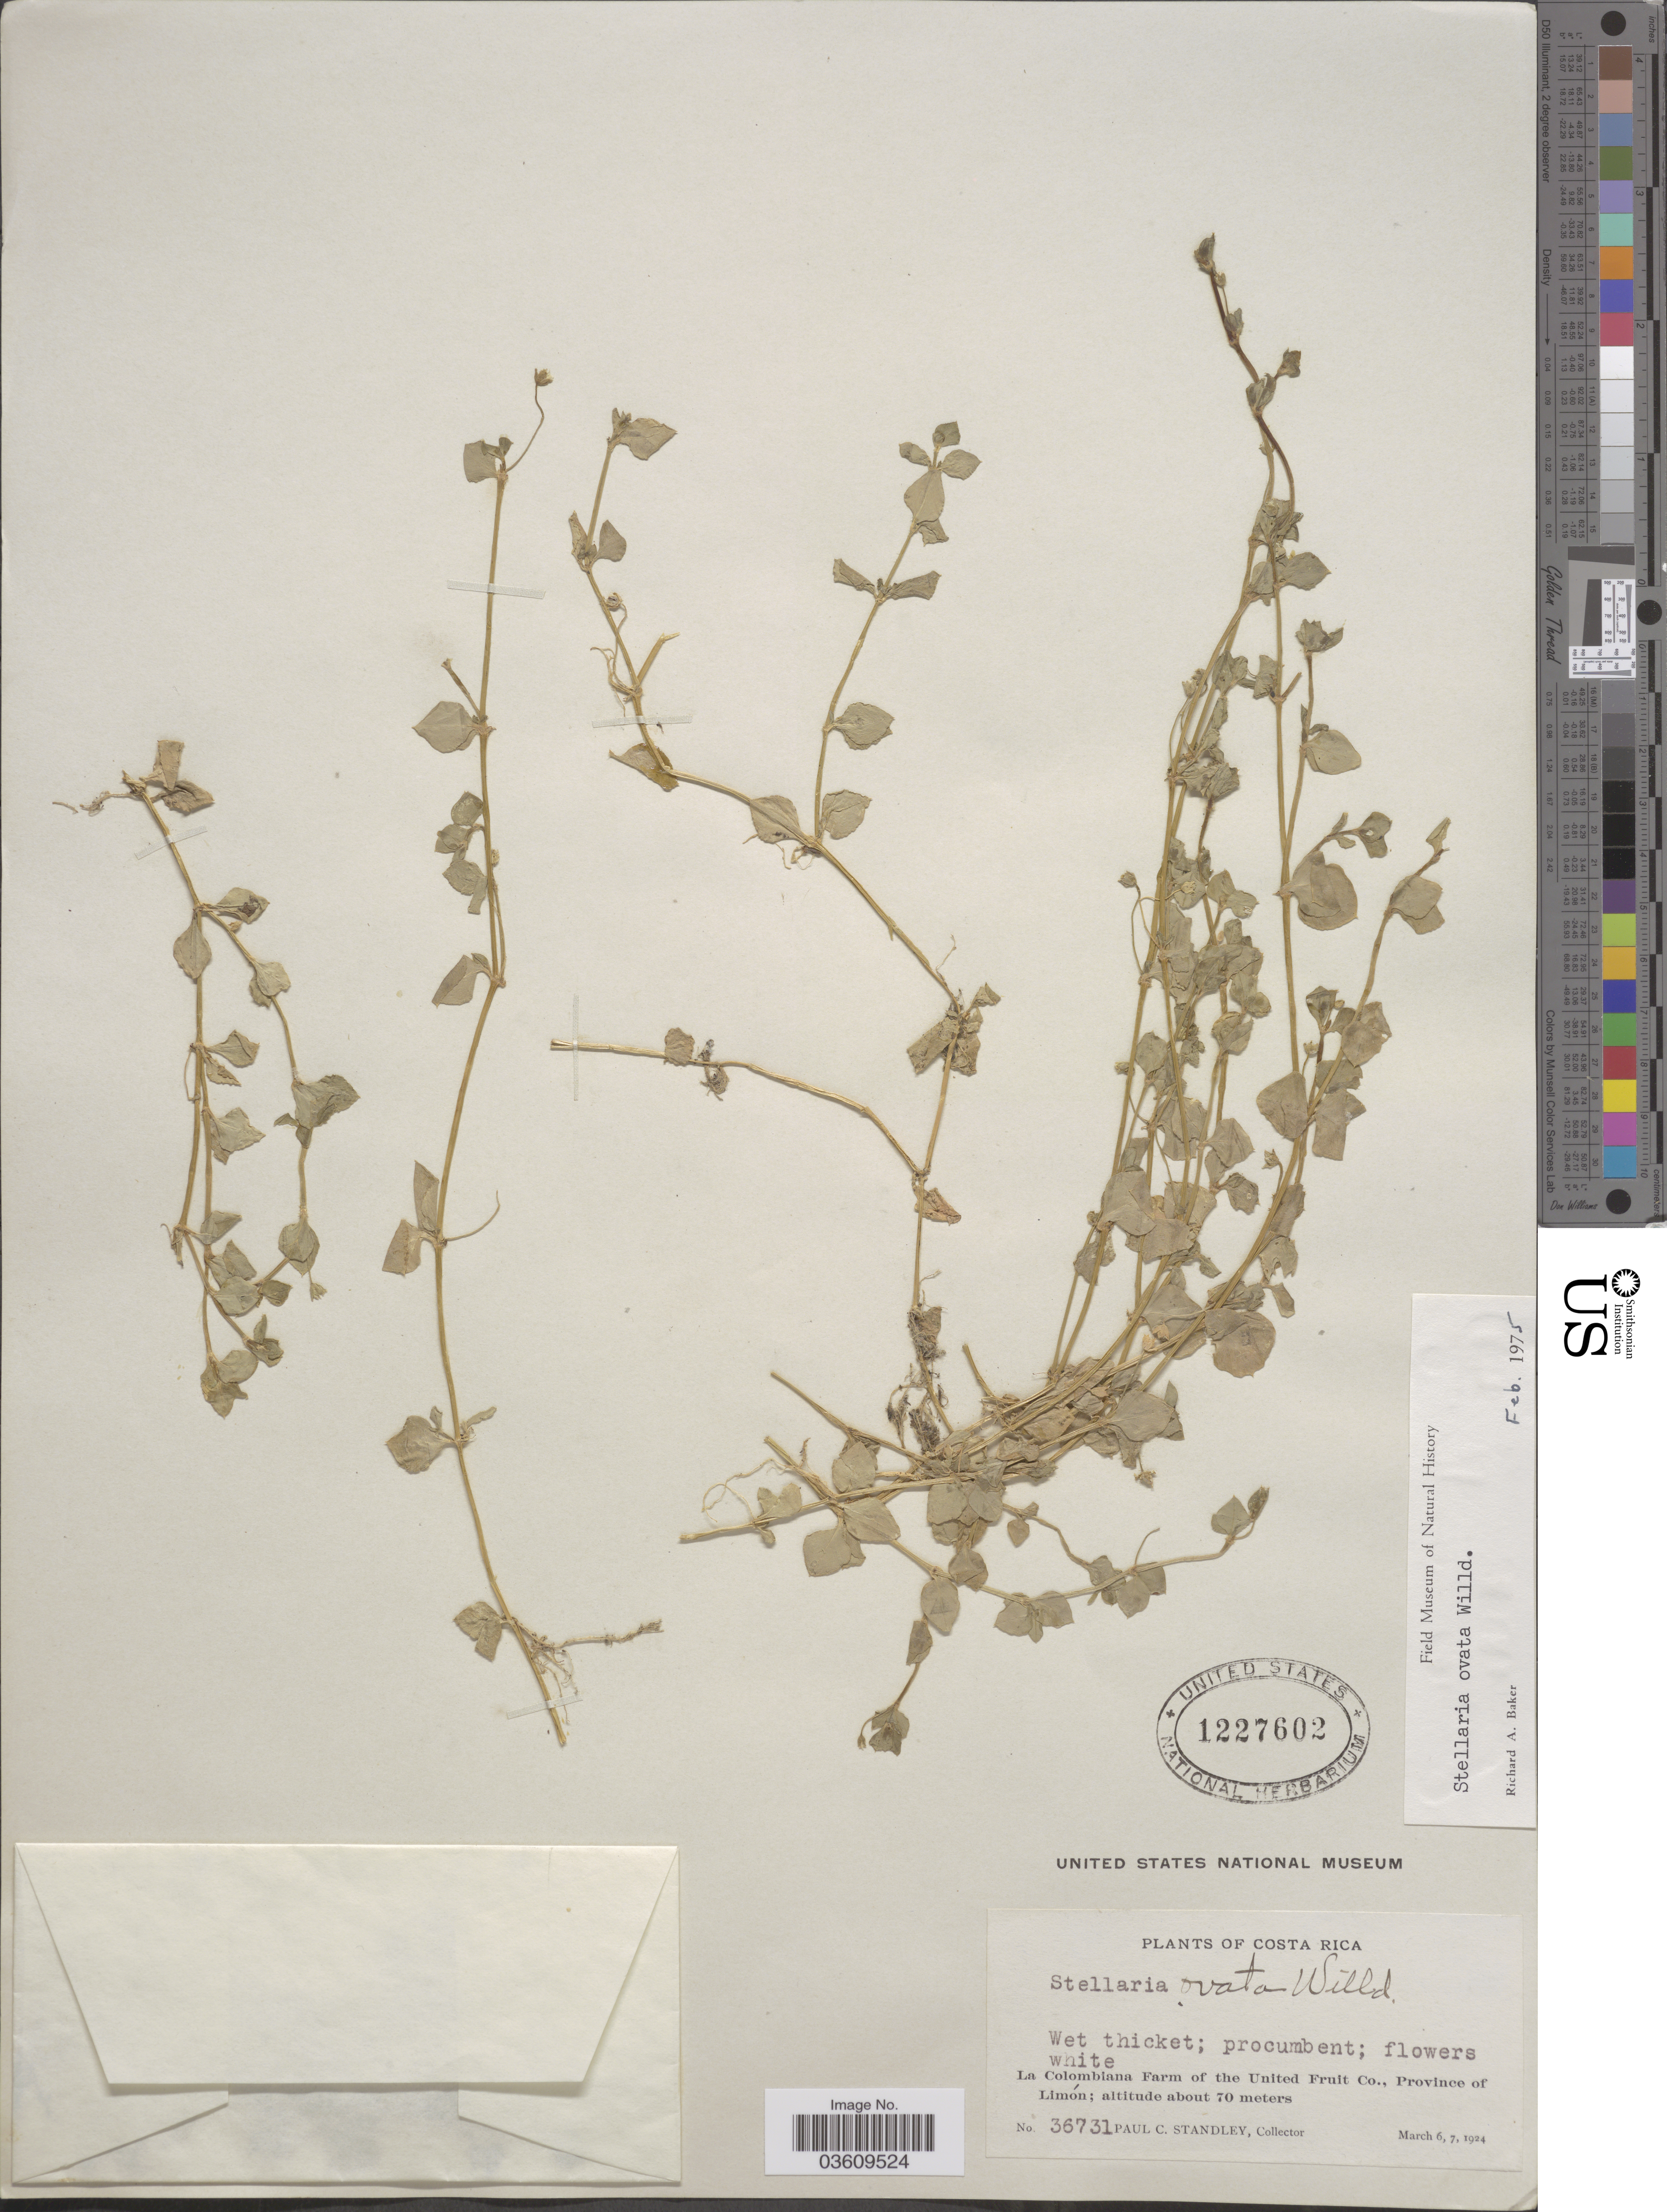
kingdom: Plantae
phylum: Tracheophyta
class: Magnoliopsida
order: Caryophyllales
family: Caryophyllaceae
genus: Stellaria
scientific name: Stellaria ovata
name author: Willd.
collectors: P. C. Standley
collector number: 36731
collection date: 1924-03-06/1924-03-07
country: Costa Rica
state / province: Limón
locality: La Colombiana Farm on the United Fruit Co.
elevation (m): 70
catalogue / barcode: US 1227602